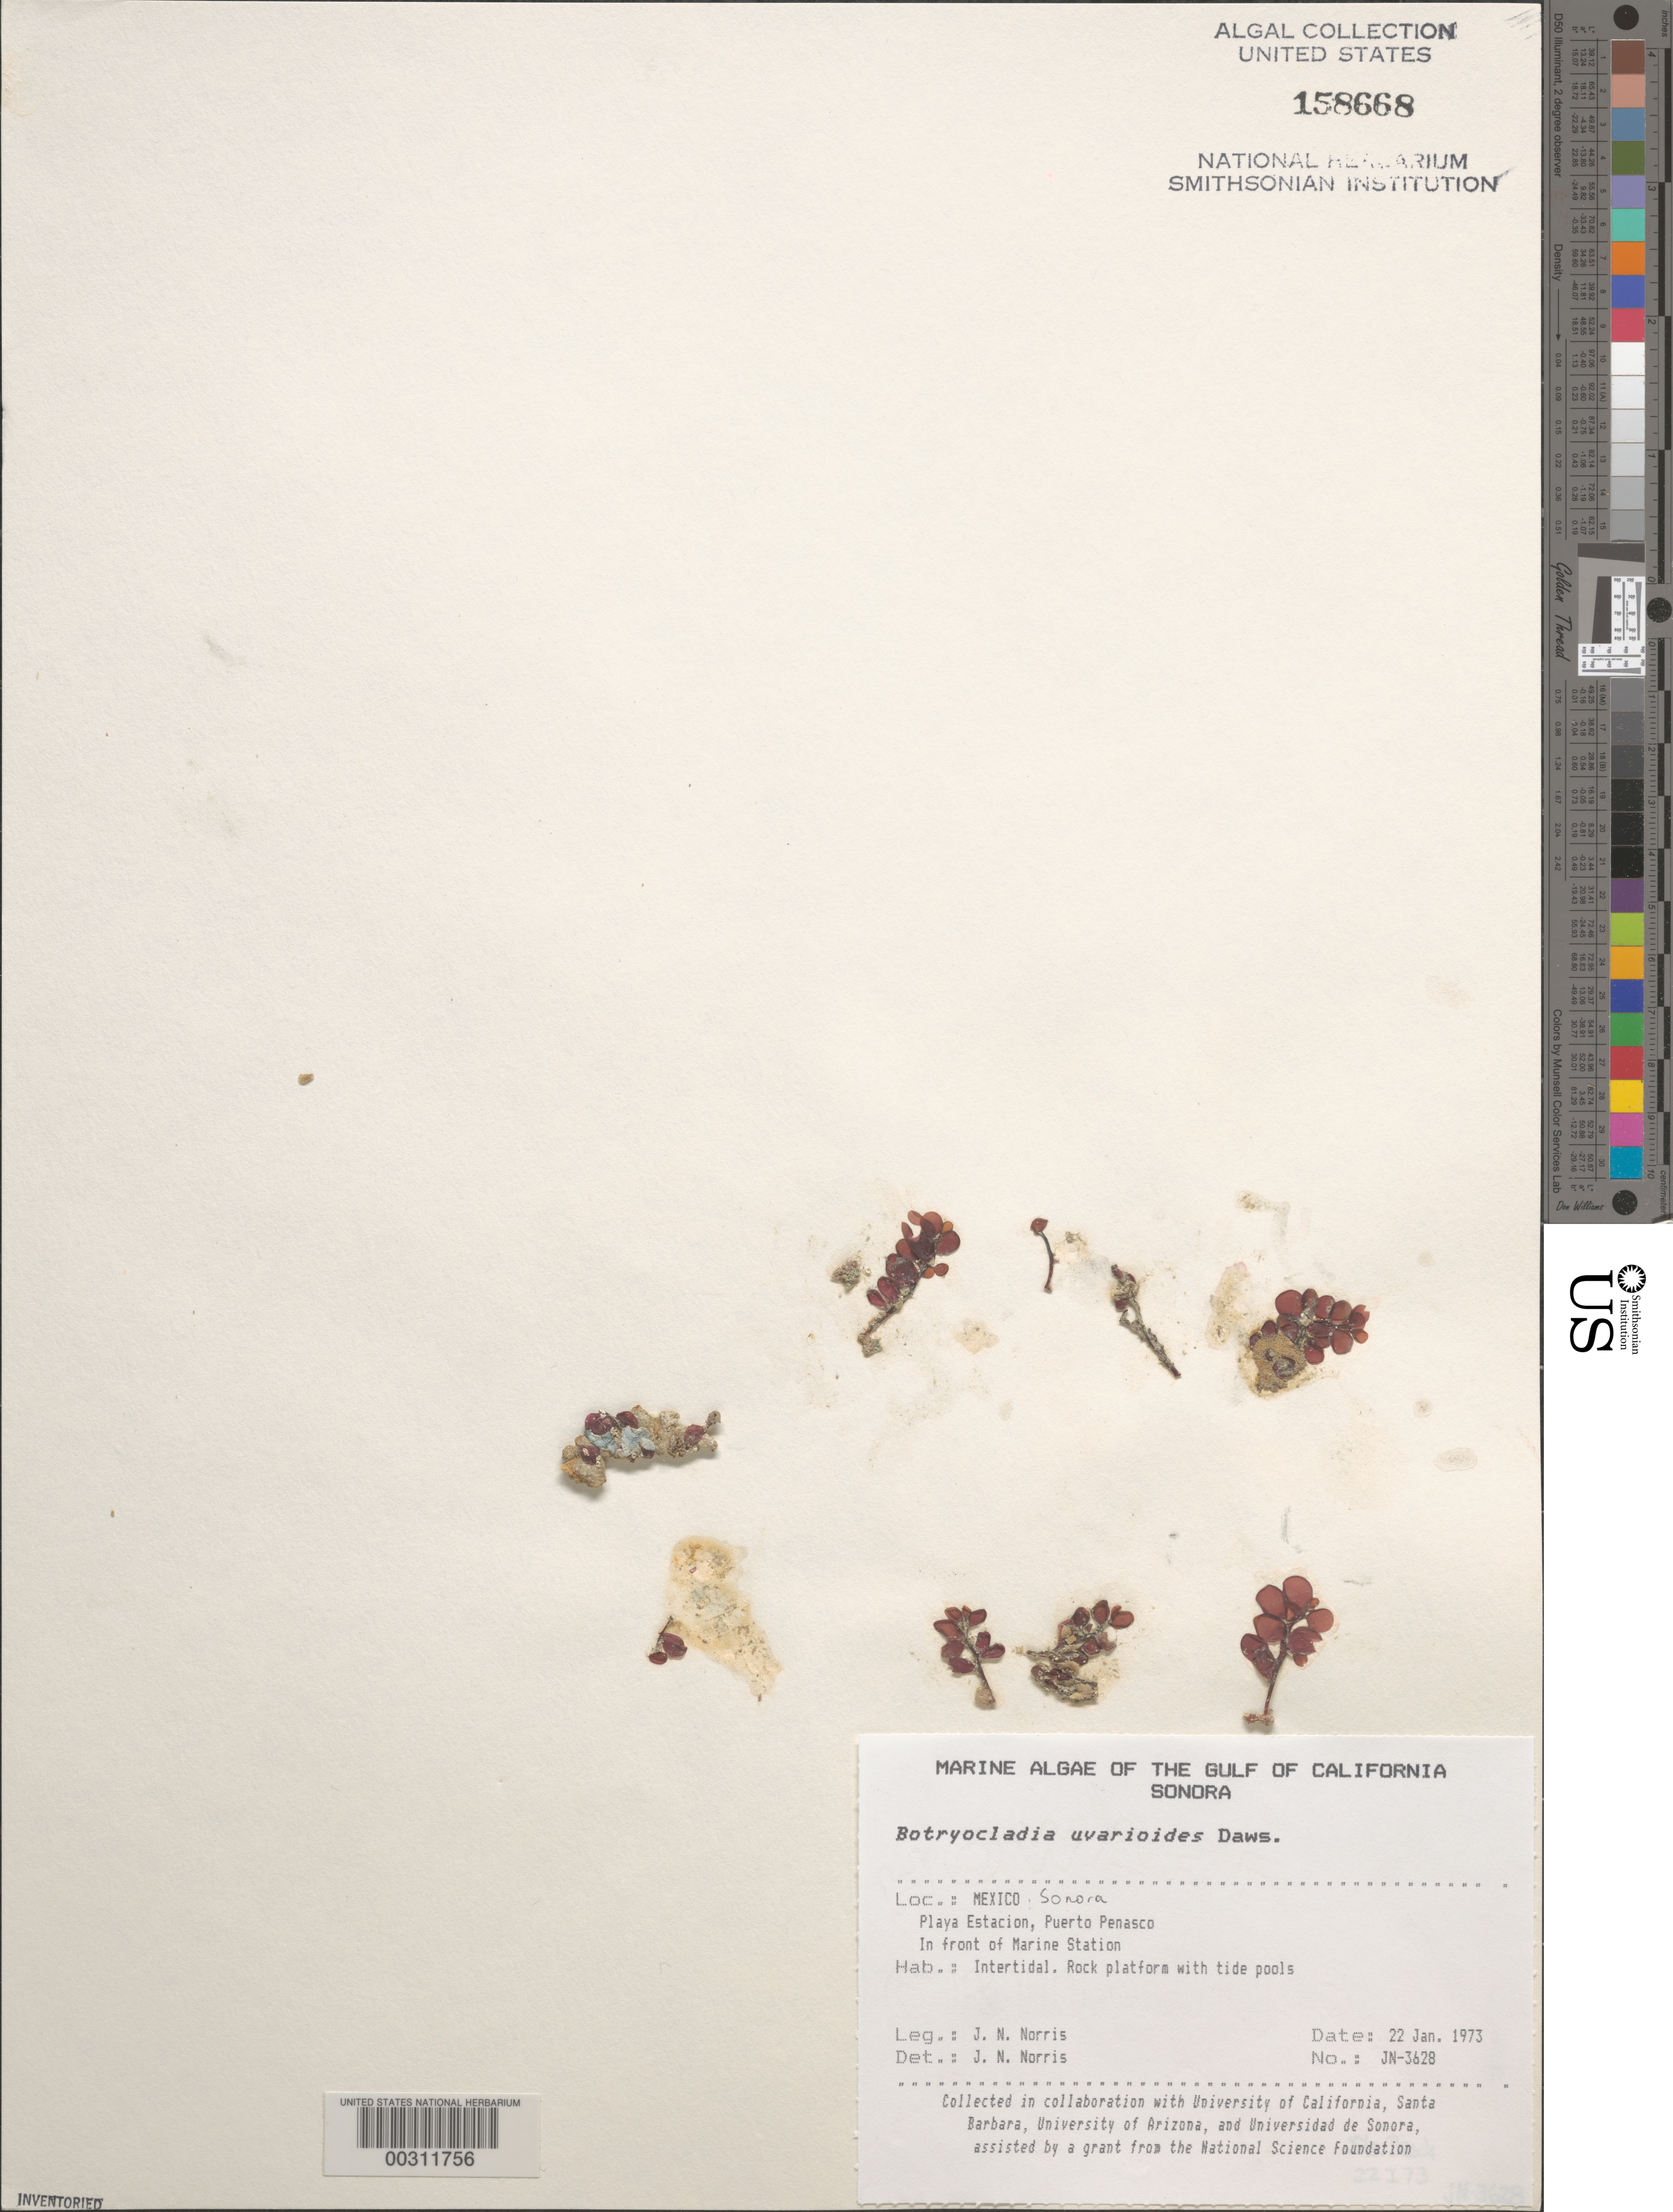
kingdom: Plantae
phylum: Rhodophyta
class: Florideophyceae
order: Rhodymeniales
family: Rhodymeniaceae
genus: Botryocladia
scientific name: Botryocladia uvarioides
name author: E.Y. Dawson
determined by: Norris, James N.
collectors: J. N. Norris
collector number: JN-3628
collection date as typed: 22 Jan 1973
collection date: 1973-01-22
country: Mexico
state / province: Sonora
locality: Playa Estacion, Puerto Penasco, marine station shore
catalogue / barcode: US 158668